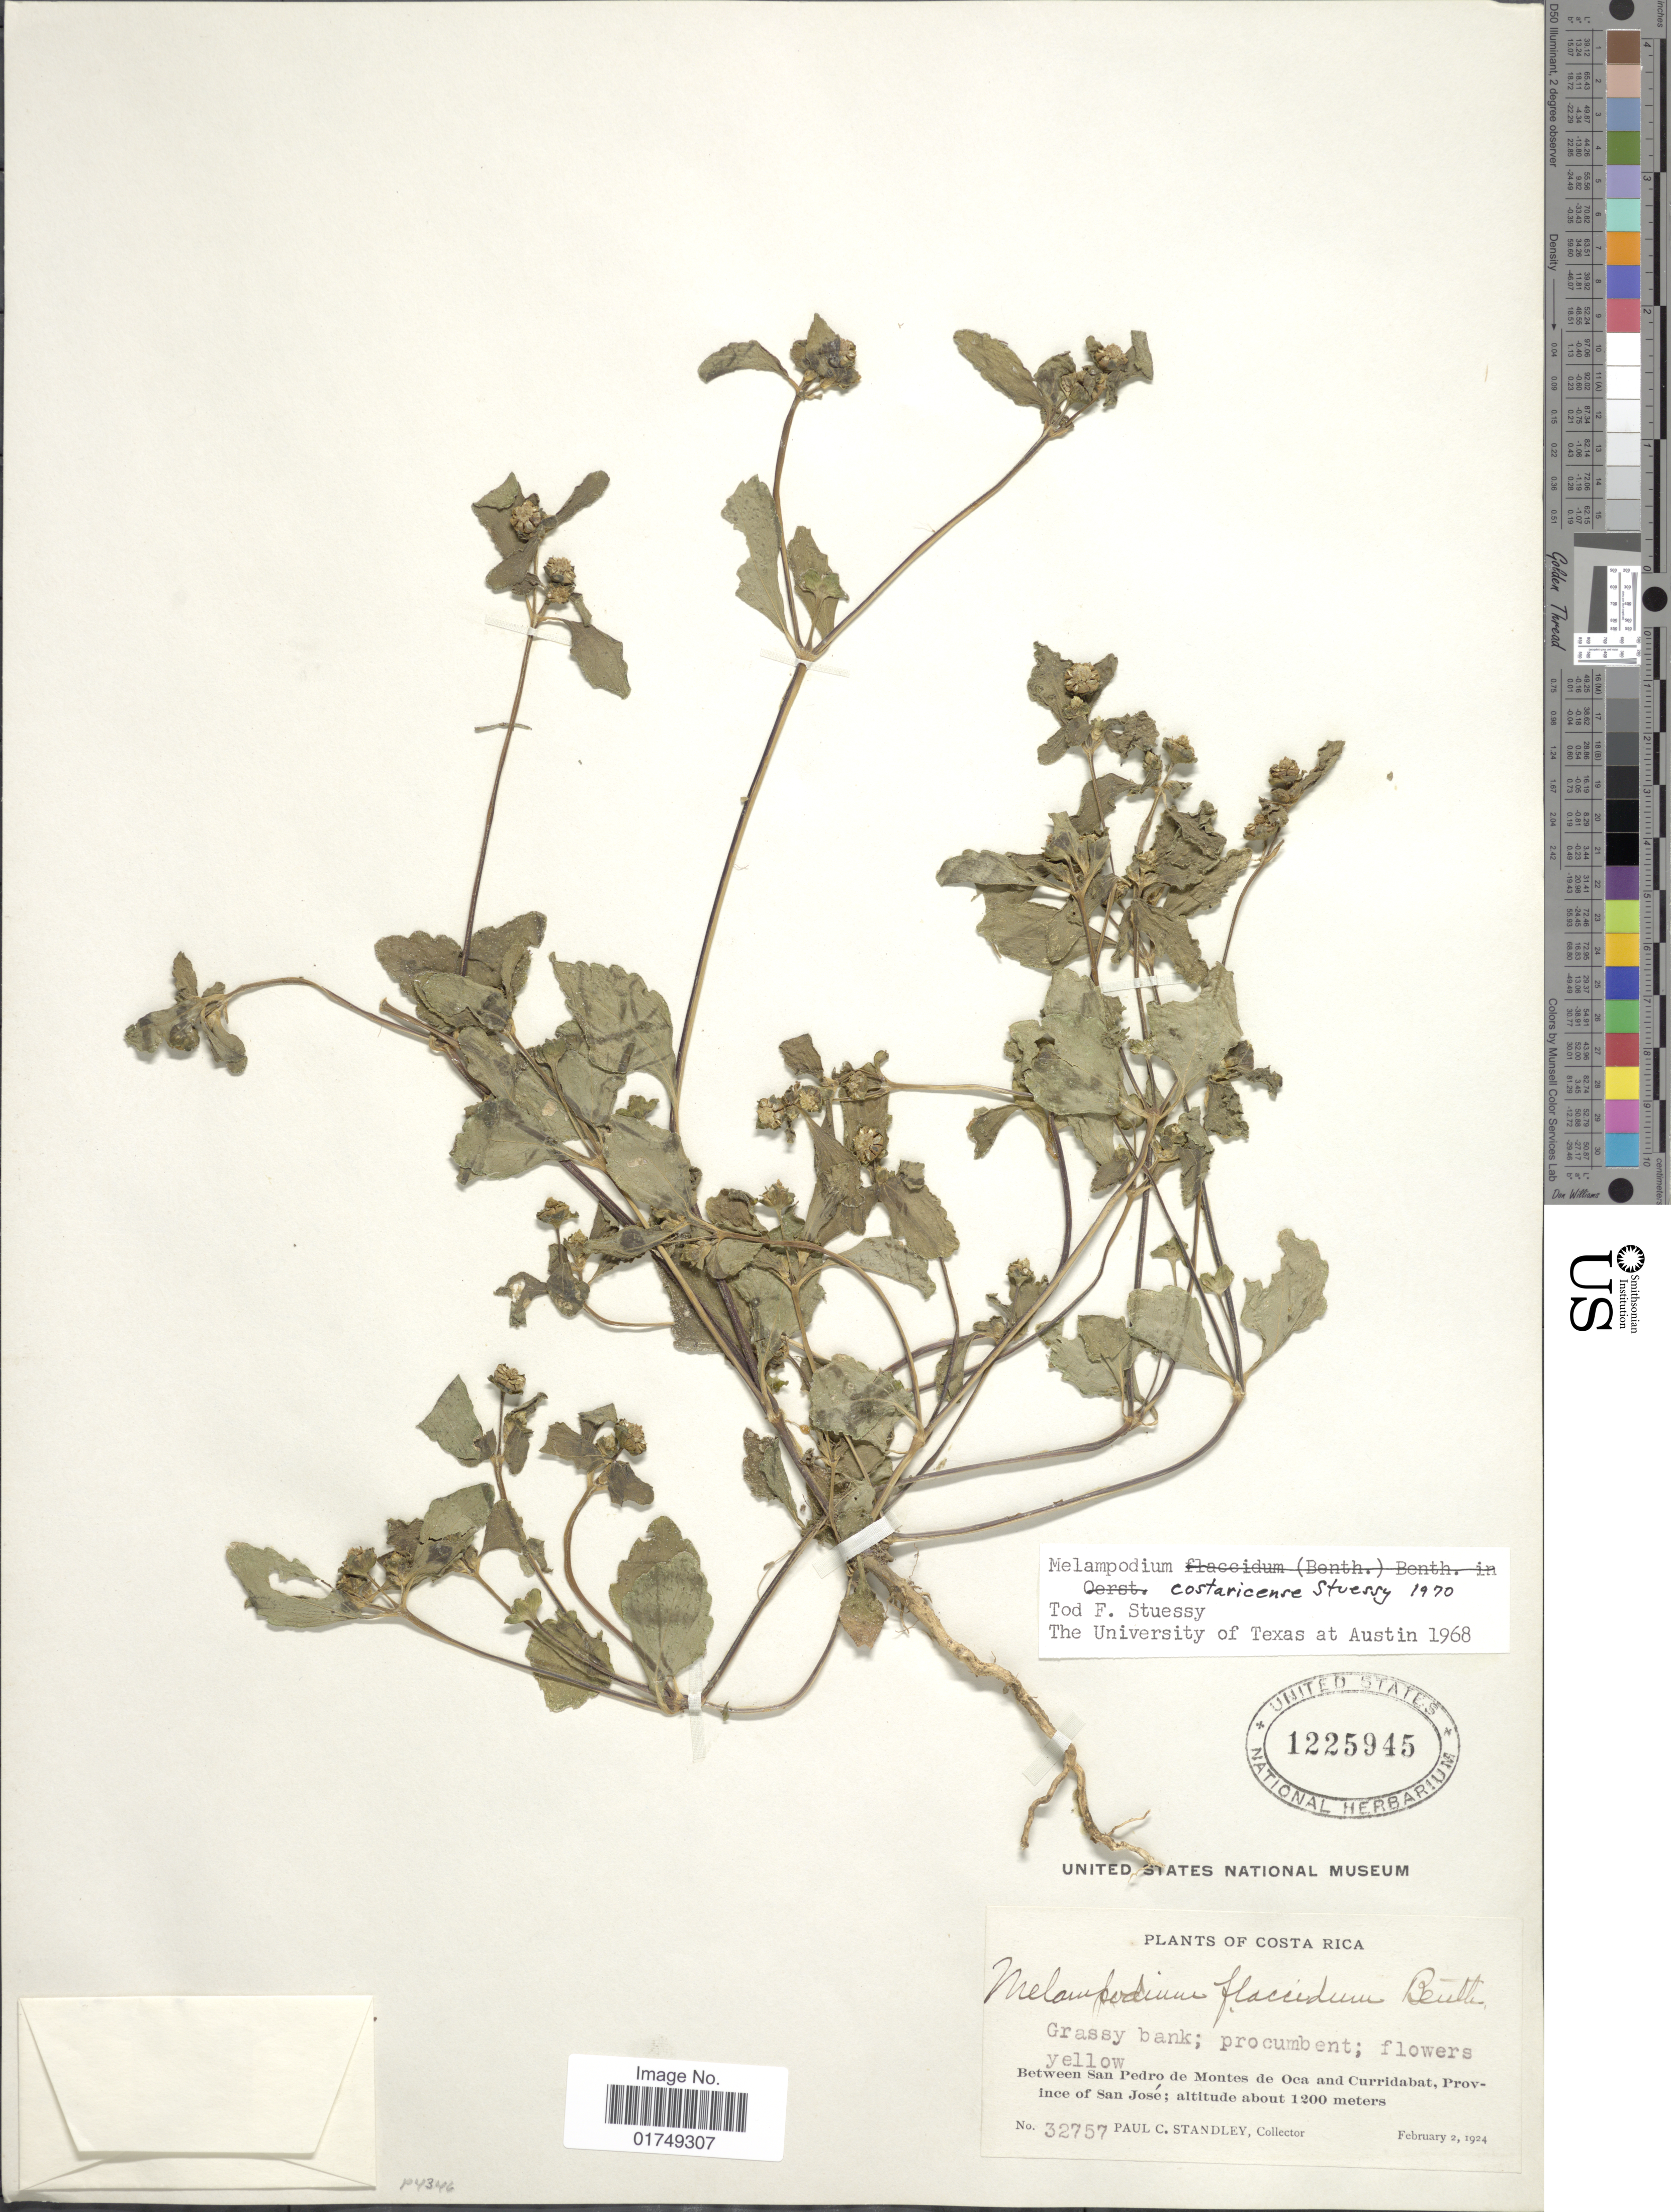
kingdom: Plantae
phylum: Tracheophyta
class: Magnoliopsida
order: Asterales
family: Asteraceae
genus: Melampodium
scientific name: Melampodium costaricense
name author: Stuessy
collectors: P. C. Standley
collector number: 32757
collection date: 1924-02-02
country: Costa Rica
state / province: San José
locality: Between San Pedro de Montes de Oca and Curridabat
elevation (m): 1200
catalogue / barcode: US 1225945